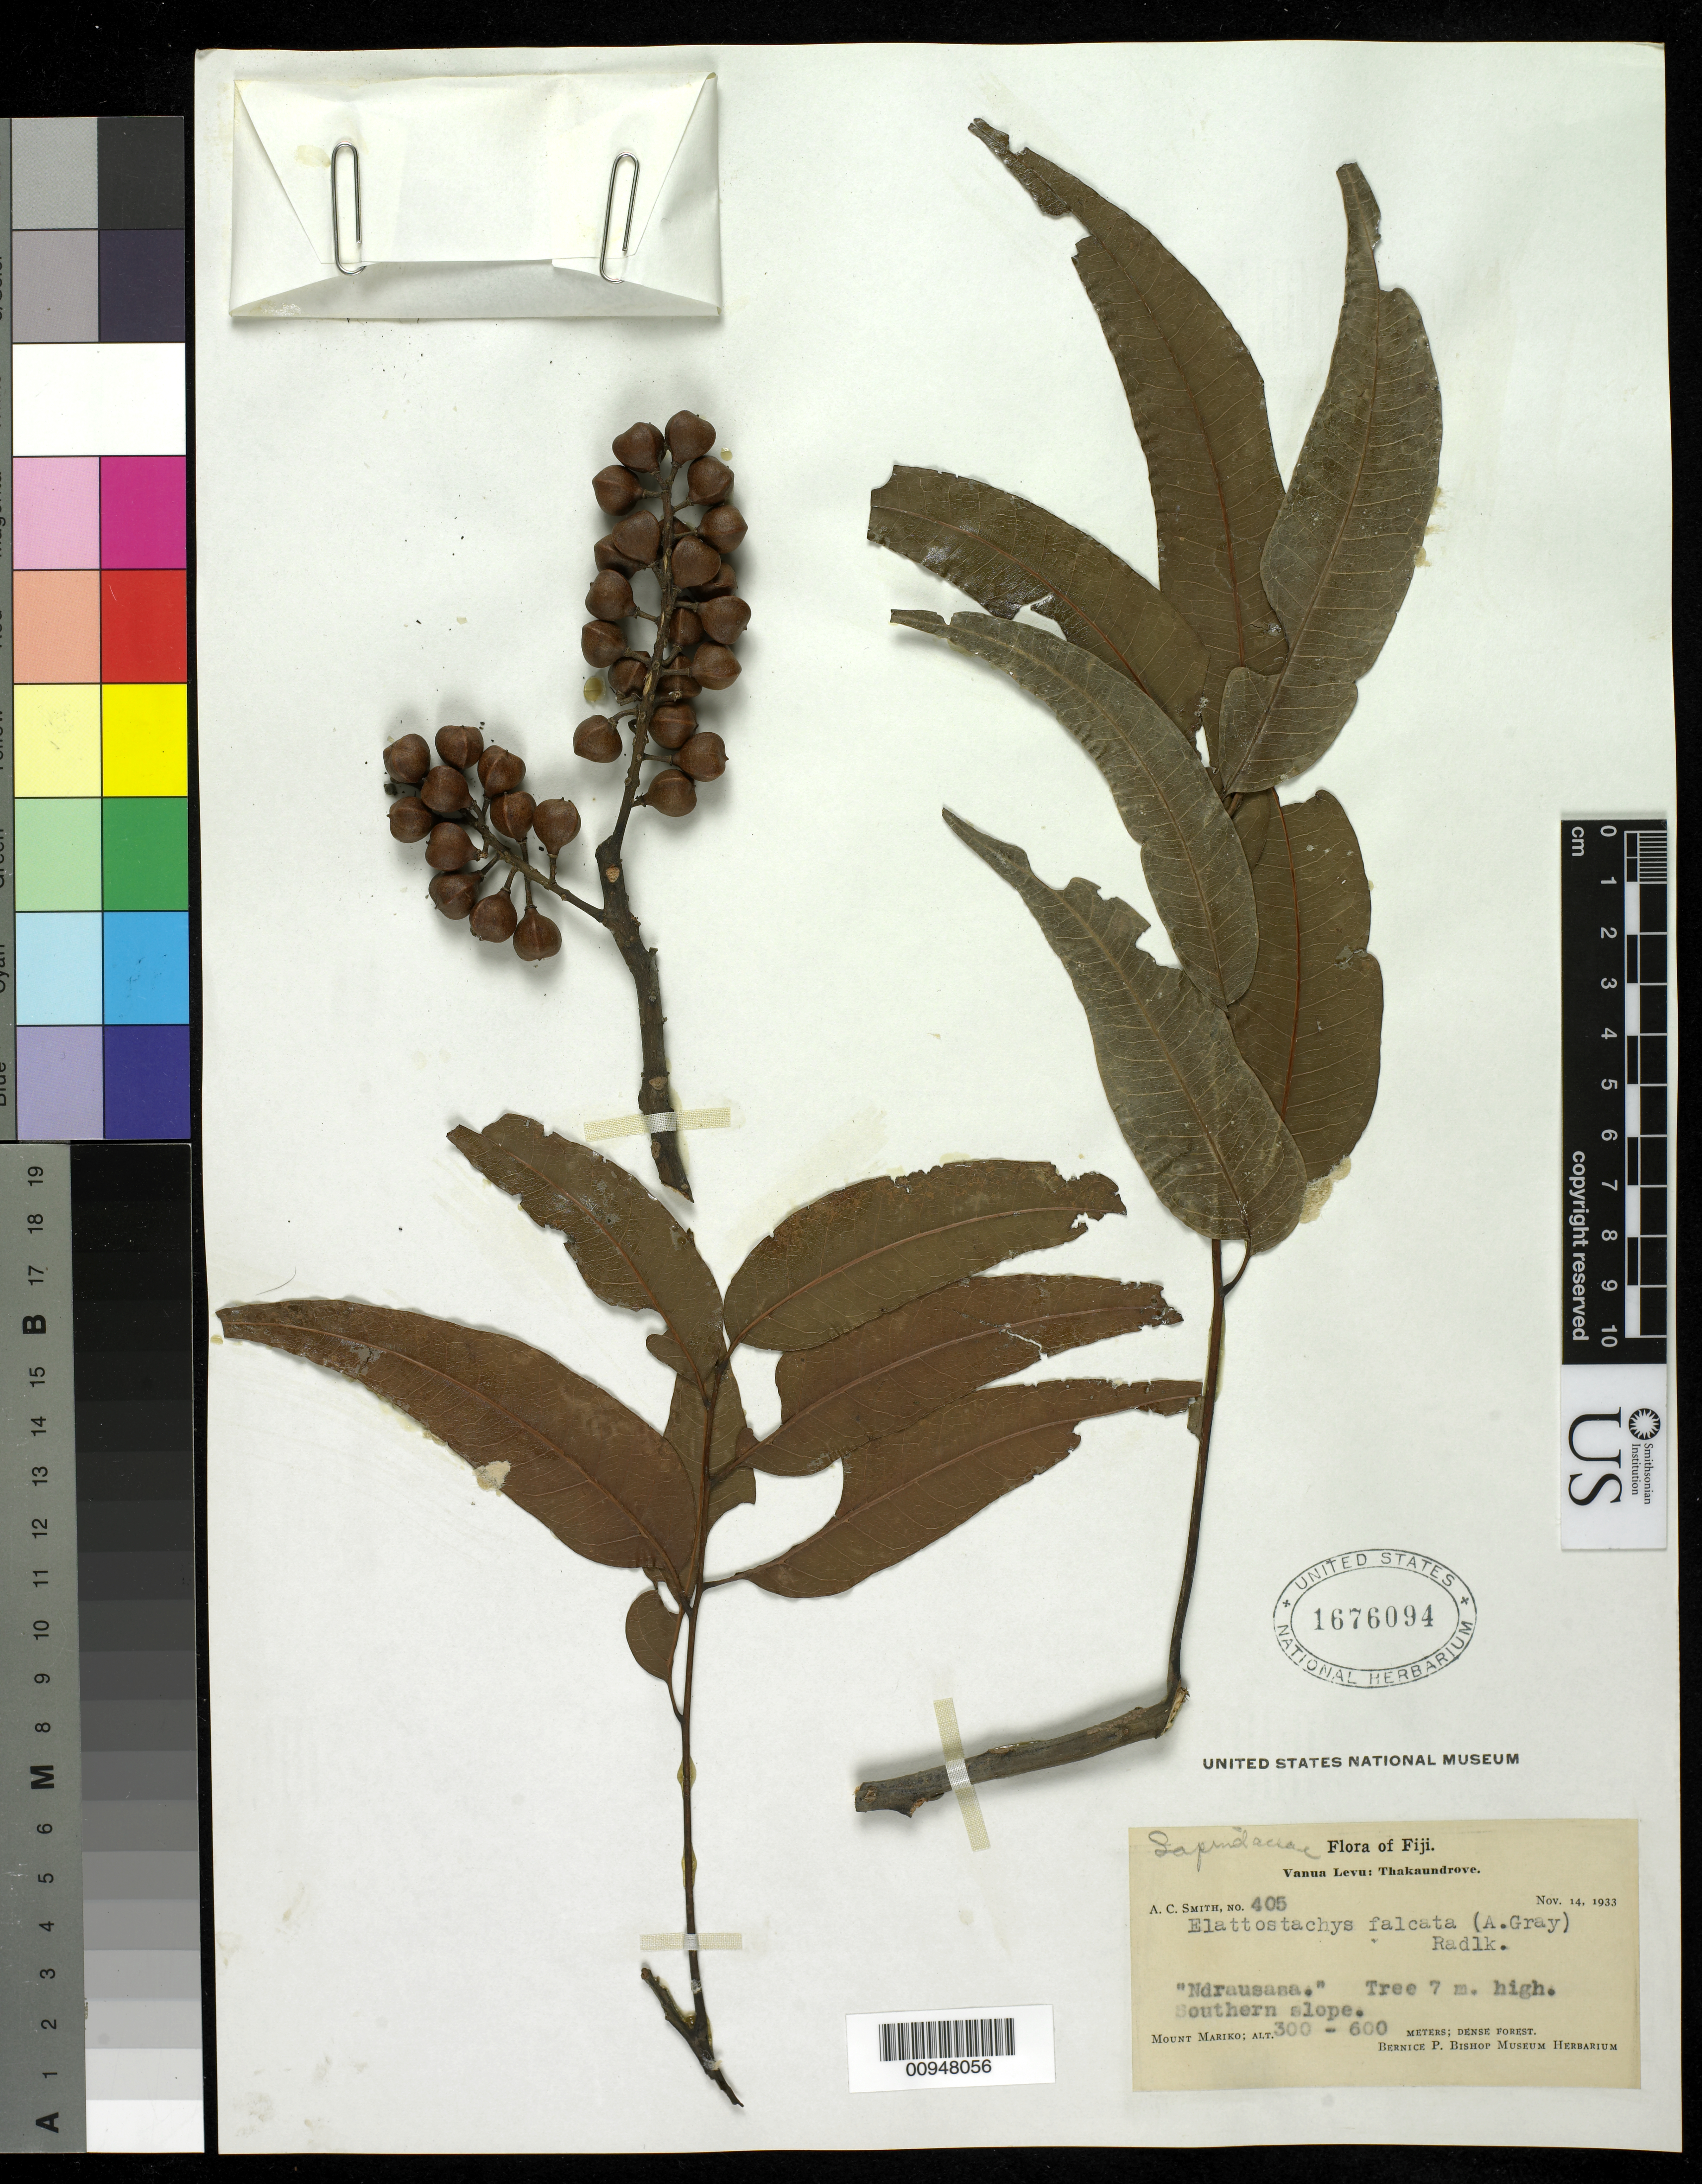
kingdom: Plantae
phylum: Tracheophyta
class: Magnoliopsida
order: Sapindales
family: Sapindaceae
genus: Elattostachys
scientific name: Elattostachys falcata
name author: (A. Gray) Radlk.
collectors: C. A. Smith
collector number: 405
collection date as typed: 14 Nov 1933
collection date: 1933-11-14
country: Fiji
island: Vanua Levu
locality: Southern slope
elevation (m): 300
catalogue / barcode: US 1676094